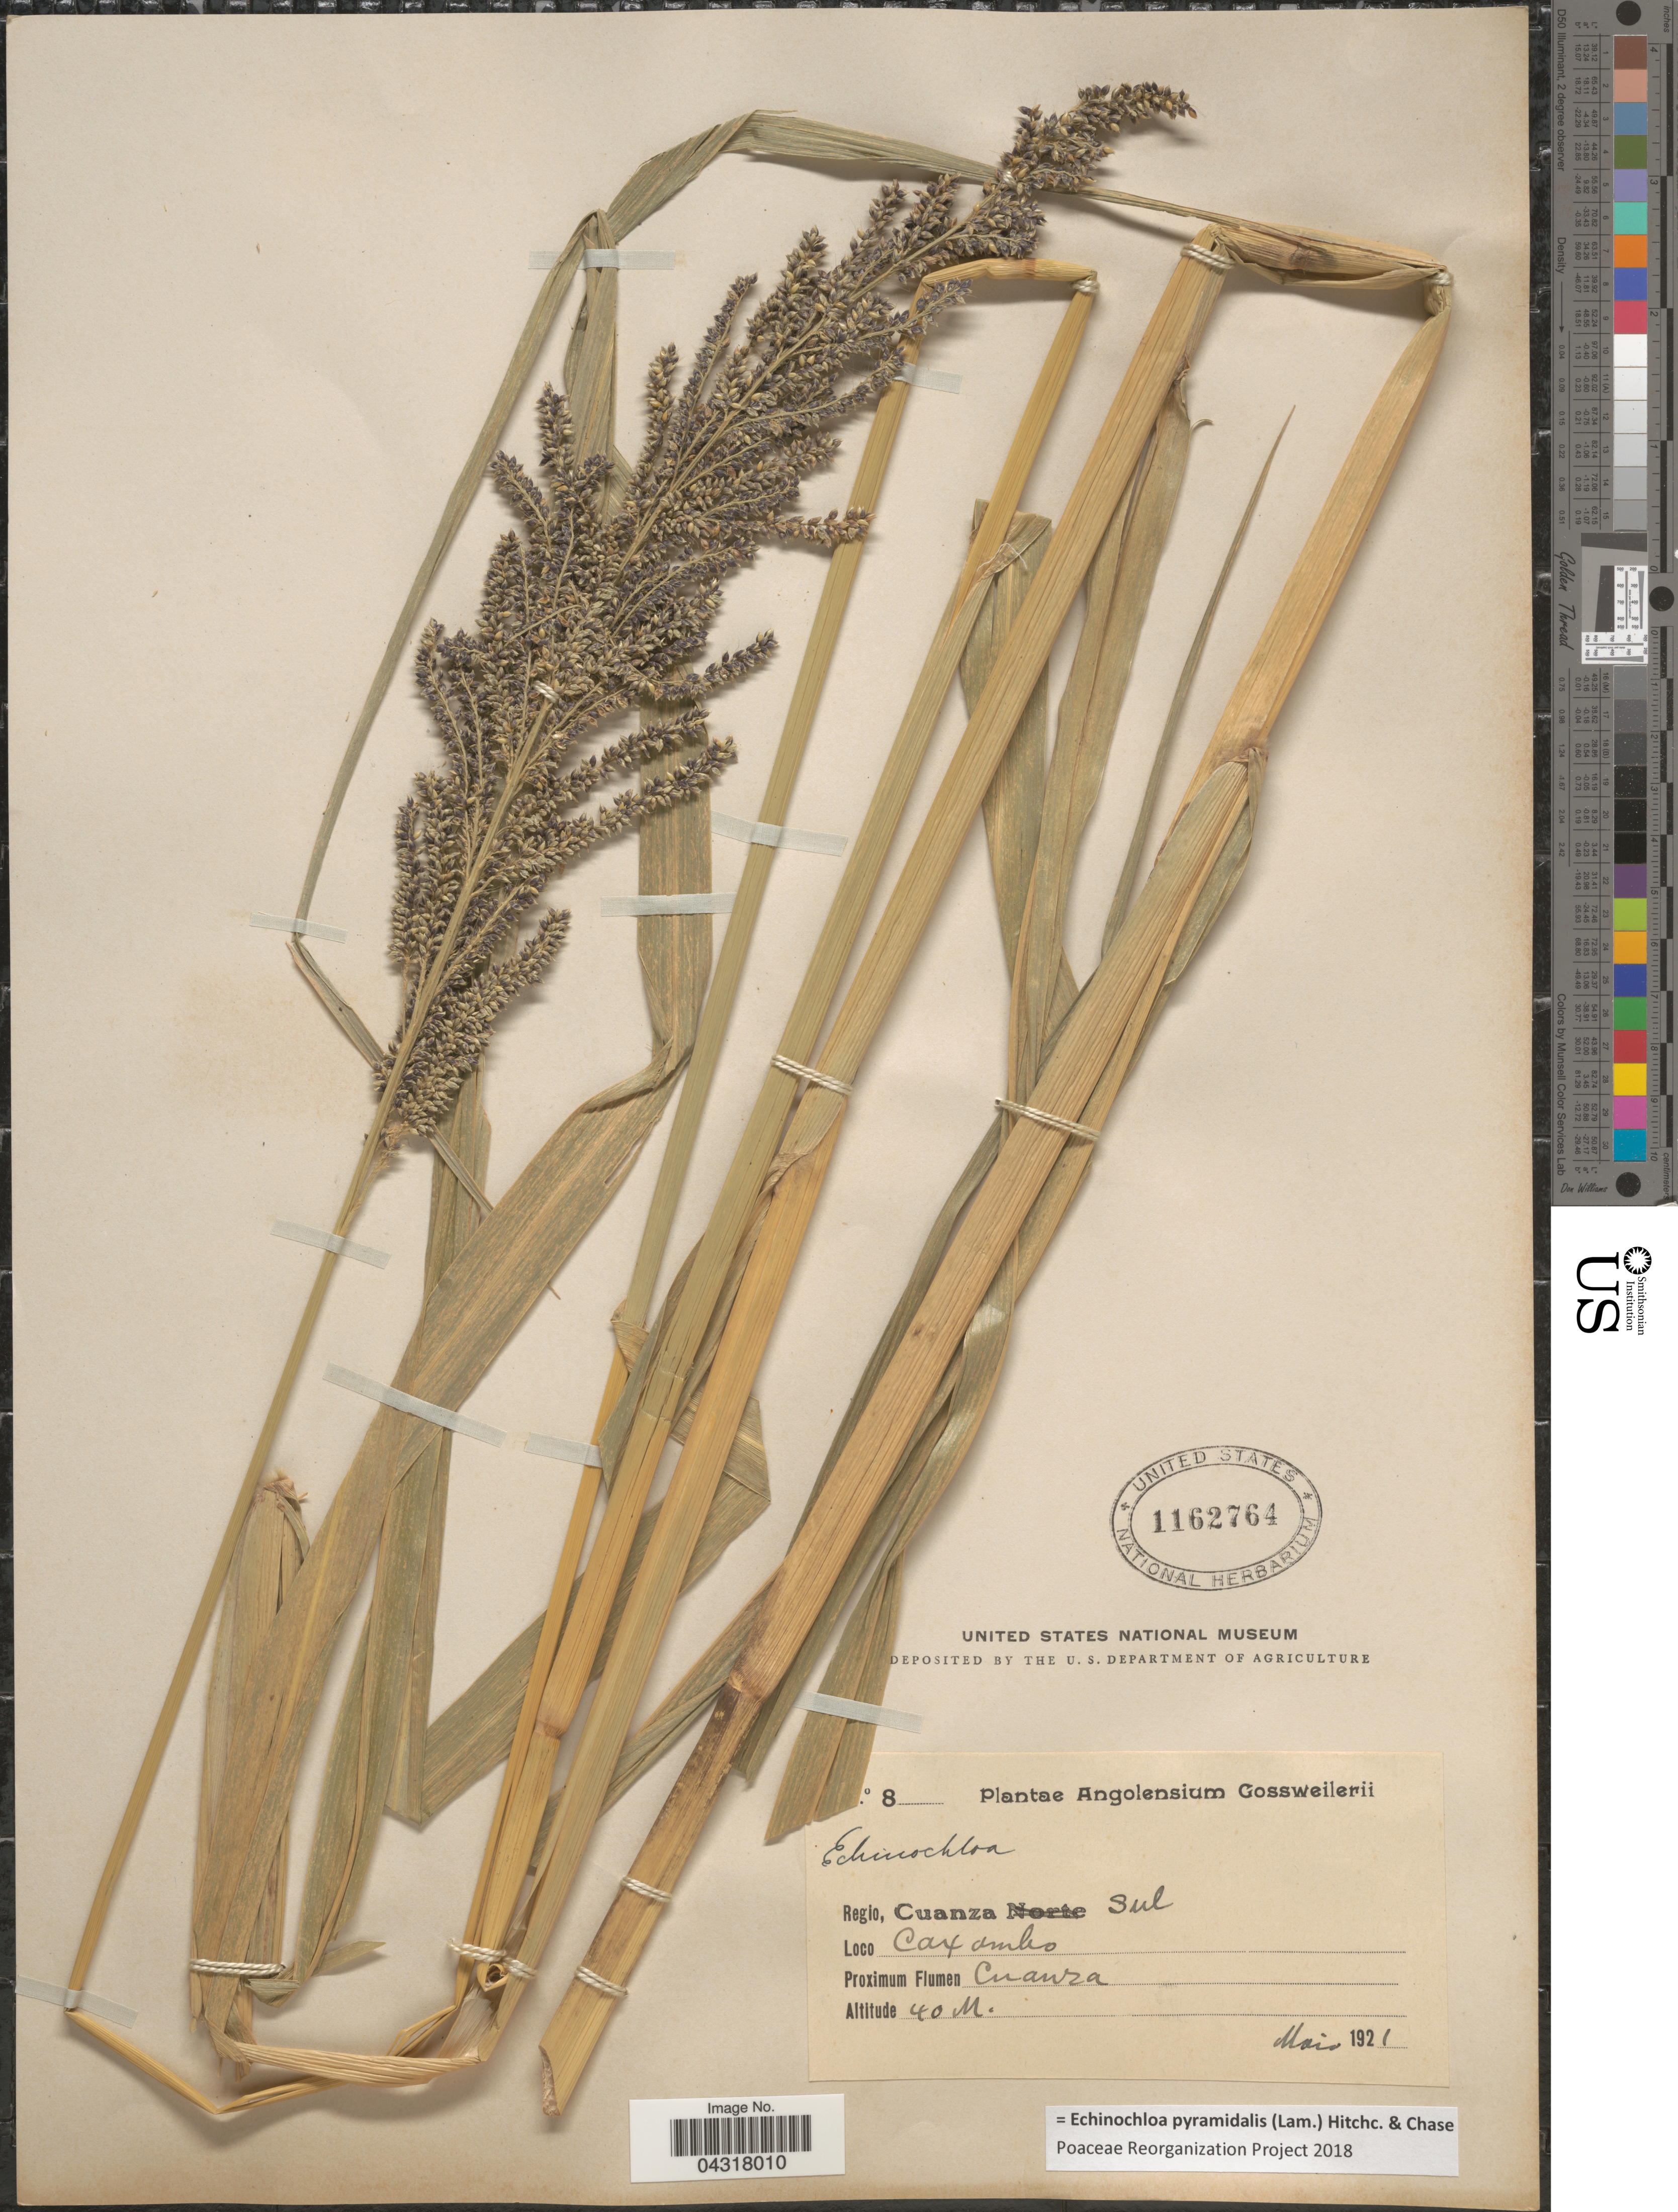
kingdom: Plantae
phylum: Tracheophyta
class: Liliopsida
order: Poales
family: Poaceae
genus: Echinochloa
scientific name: Echinochloa pyramidalis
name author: (Lam.) Hitchc. & Chase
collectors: -. Gossweiler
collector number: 8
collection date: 1921-05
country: Angola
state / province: Cuanza Sul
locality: Regio, Cuanza Sul. Cayambo. Proximum Flumen Cuanza.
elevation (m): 40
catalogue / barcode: US 1162764